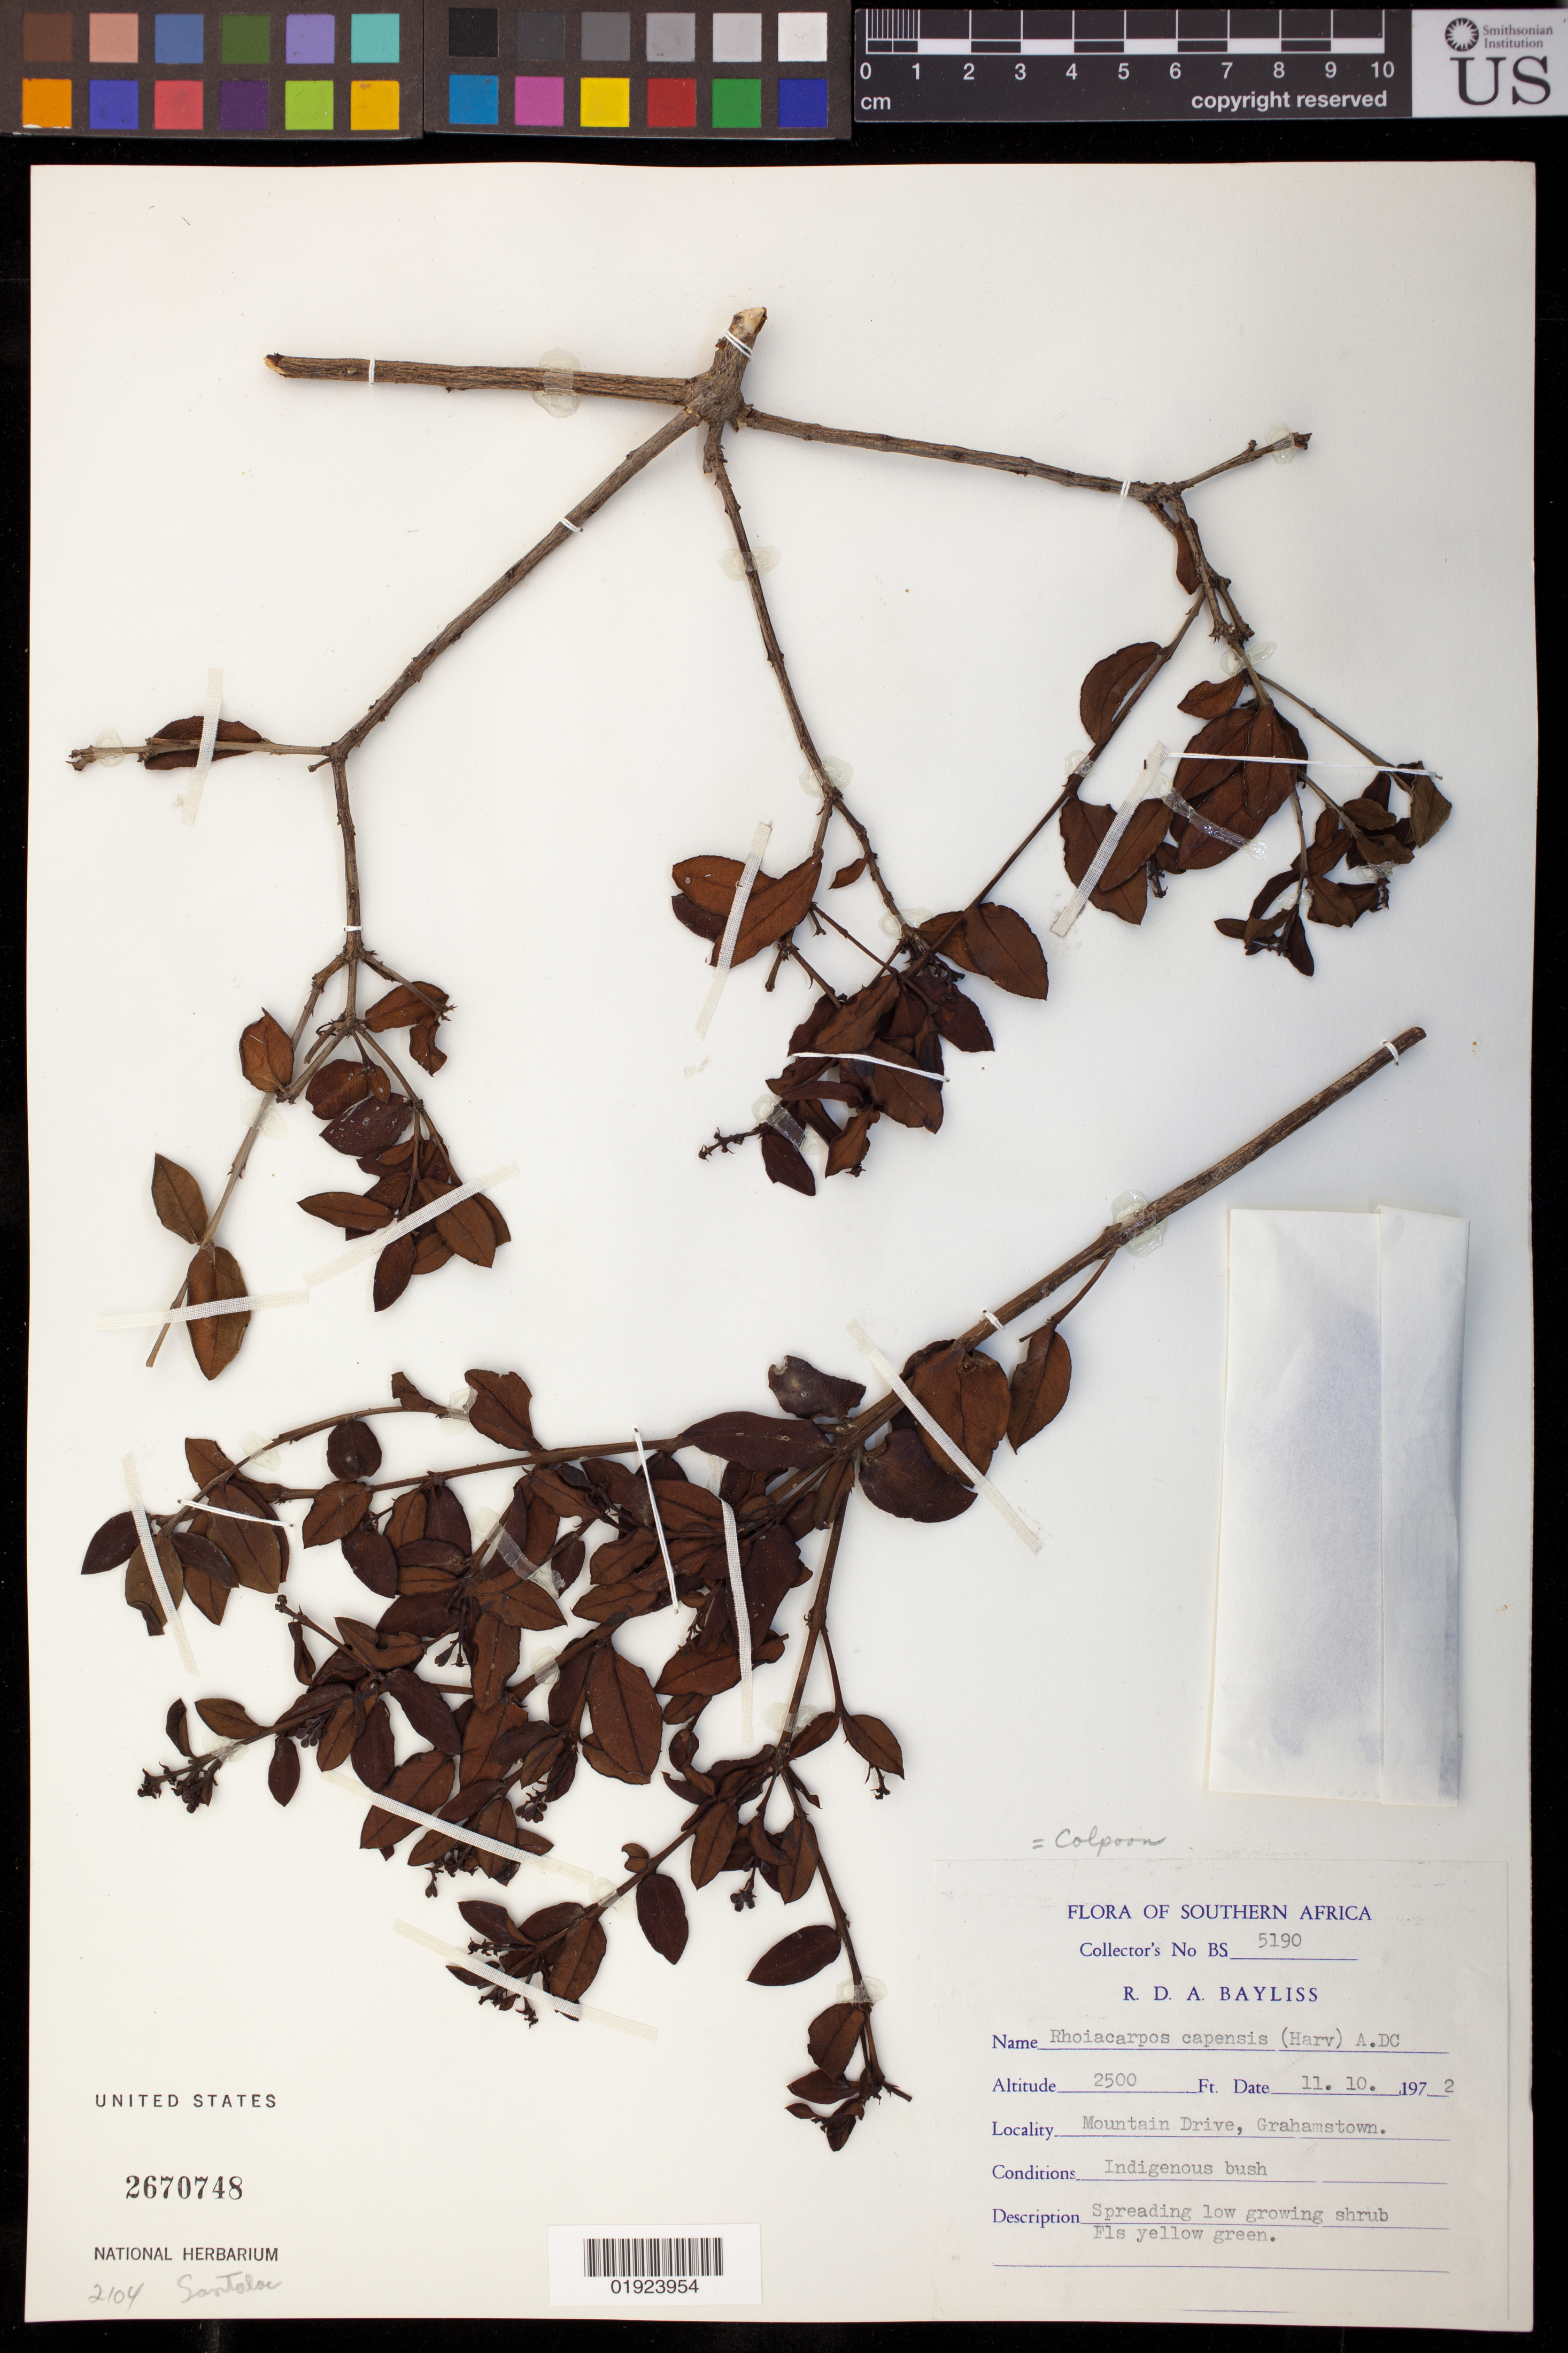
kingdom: Plantae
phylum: Tracheophyta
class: Magnoliopsida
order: Santalales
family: Santalaceae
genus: Colpoon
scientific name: Colpoon capense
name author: (Harv.) Sim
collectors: R. Bayliss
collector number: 5190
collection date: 1972-10-11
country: South Africa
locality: Mountain Drive, Grahamstown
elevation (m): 762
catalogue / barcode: US 2670748